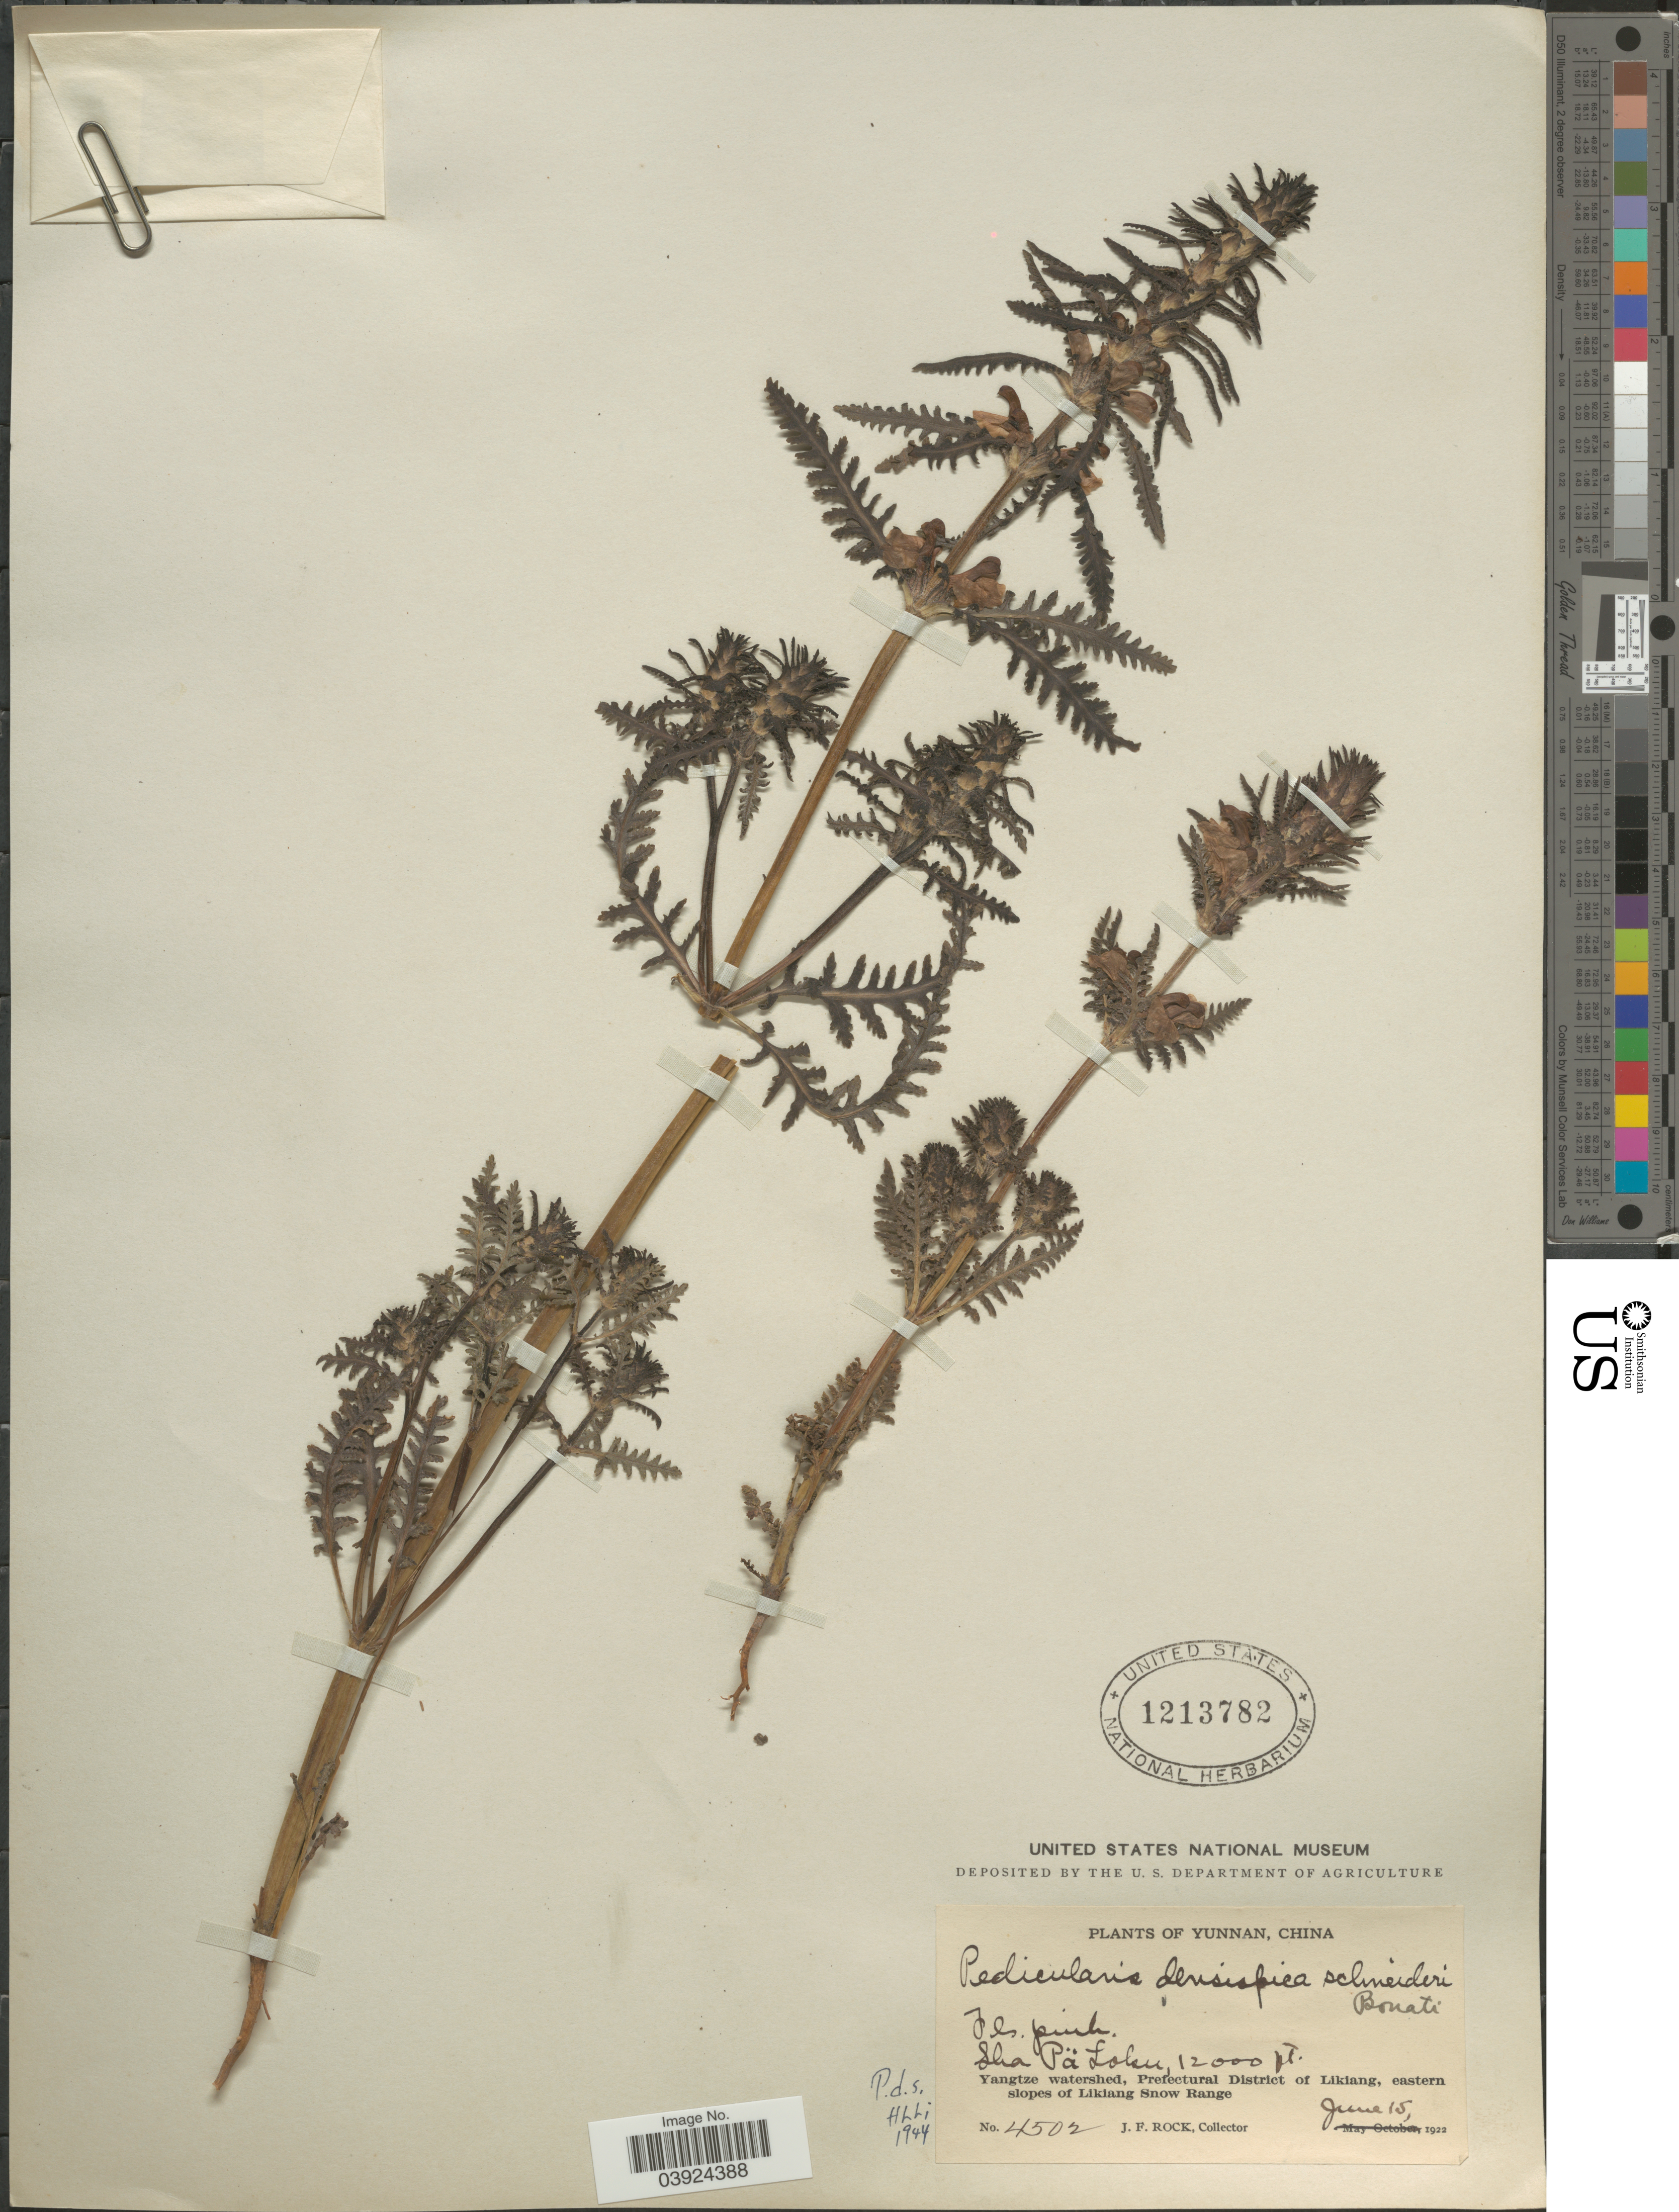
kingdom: Plantae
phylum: Tracheophyta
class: Magnoliopsida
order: Lamiales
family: Orobanchaceae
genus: Pedicularis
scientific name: Pedicularis densispica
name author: Franch. ex Maxim.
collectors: J. Rock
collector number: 4502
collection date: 1922-06-15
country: China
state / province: Yunnan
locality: Sha Pä Loku. Yangtze watershed, Prefectural District of Likiang, eastern slopes of Likiang Snow Range.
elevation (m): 3658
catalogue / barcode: US 1213782